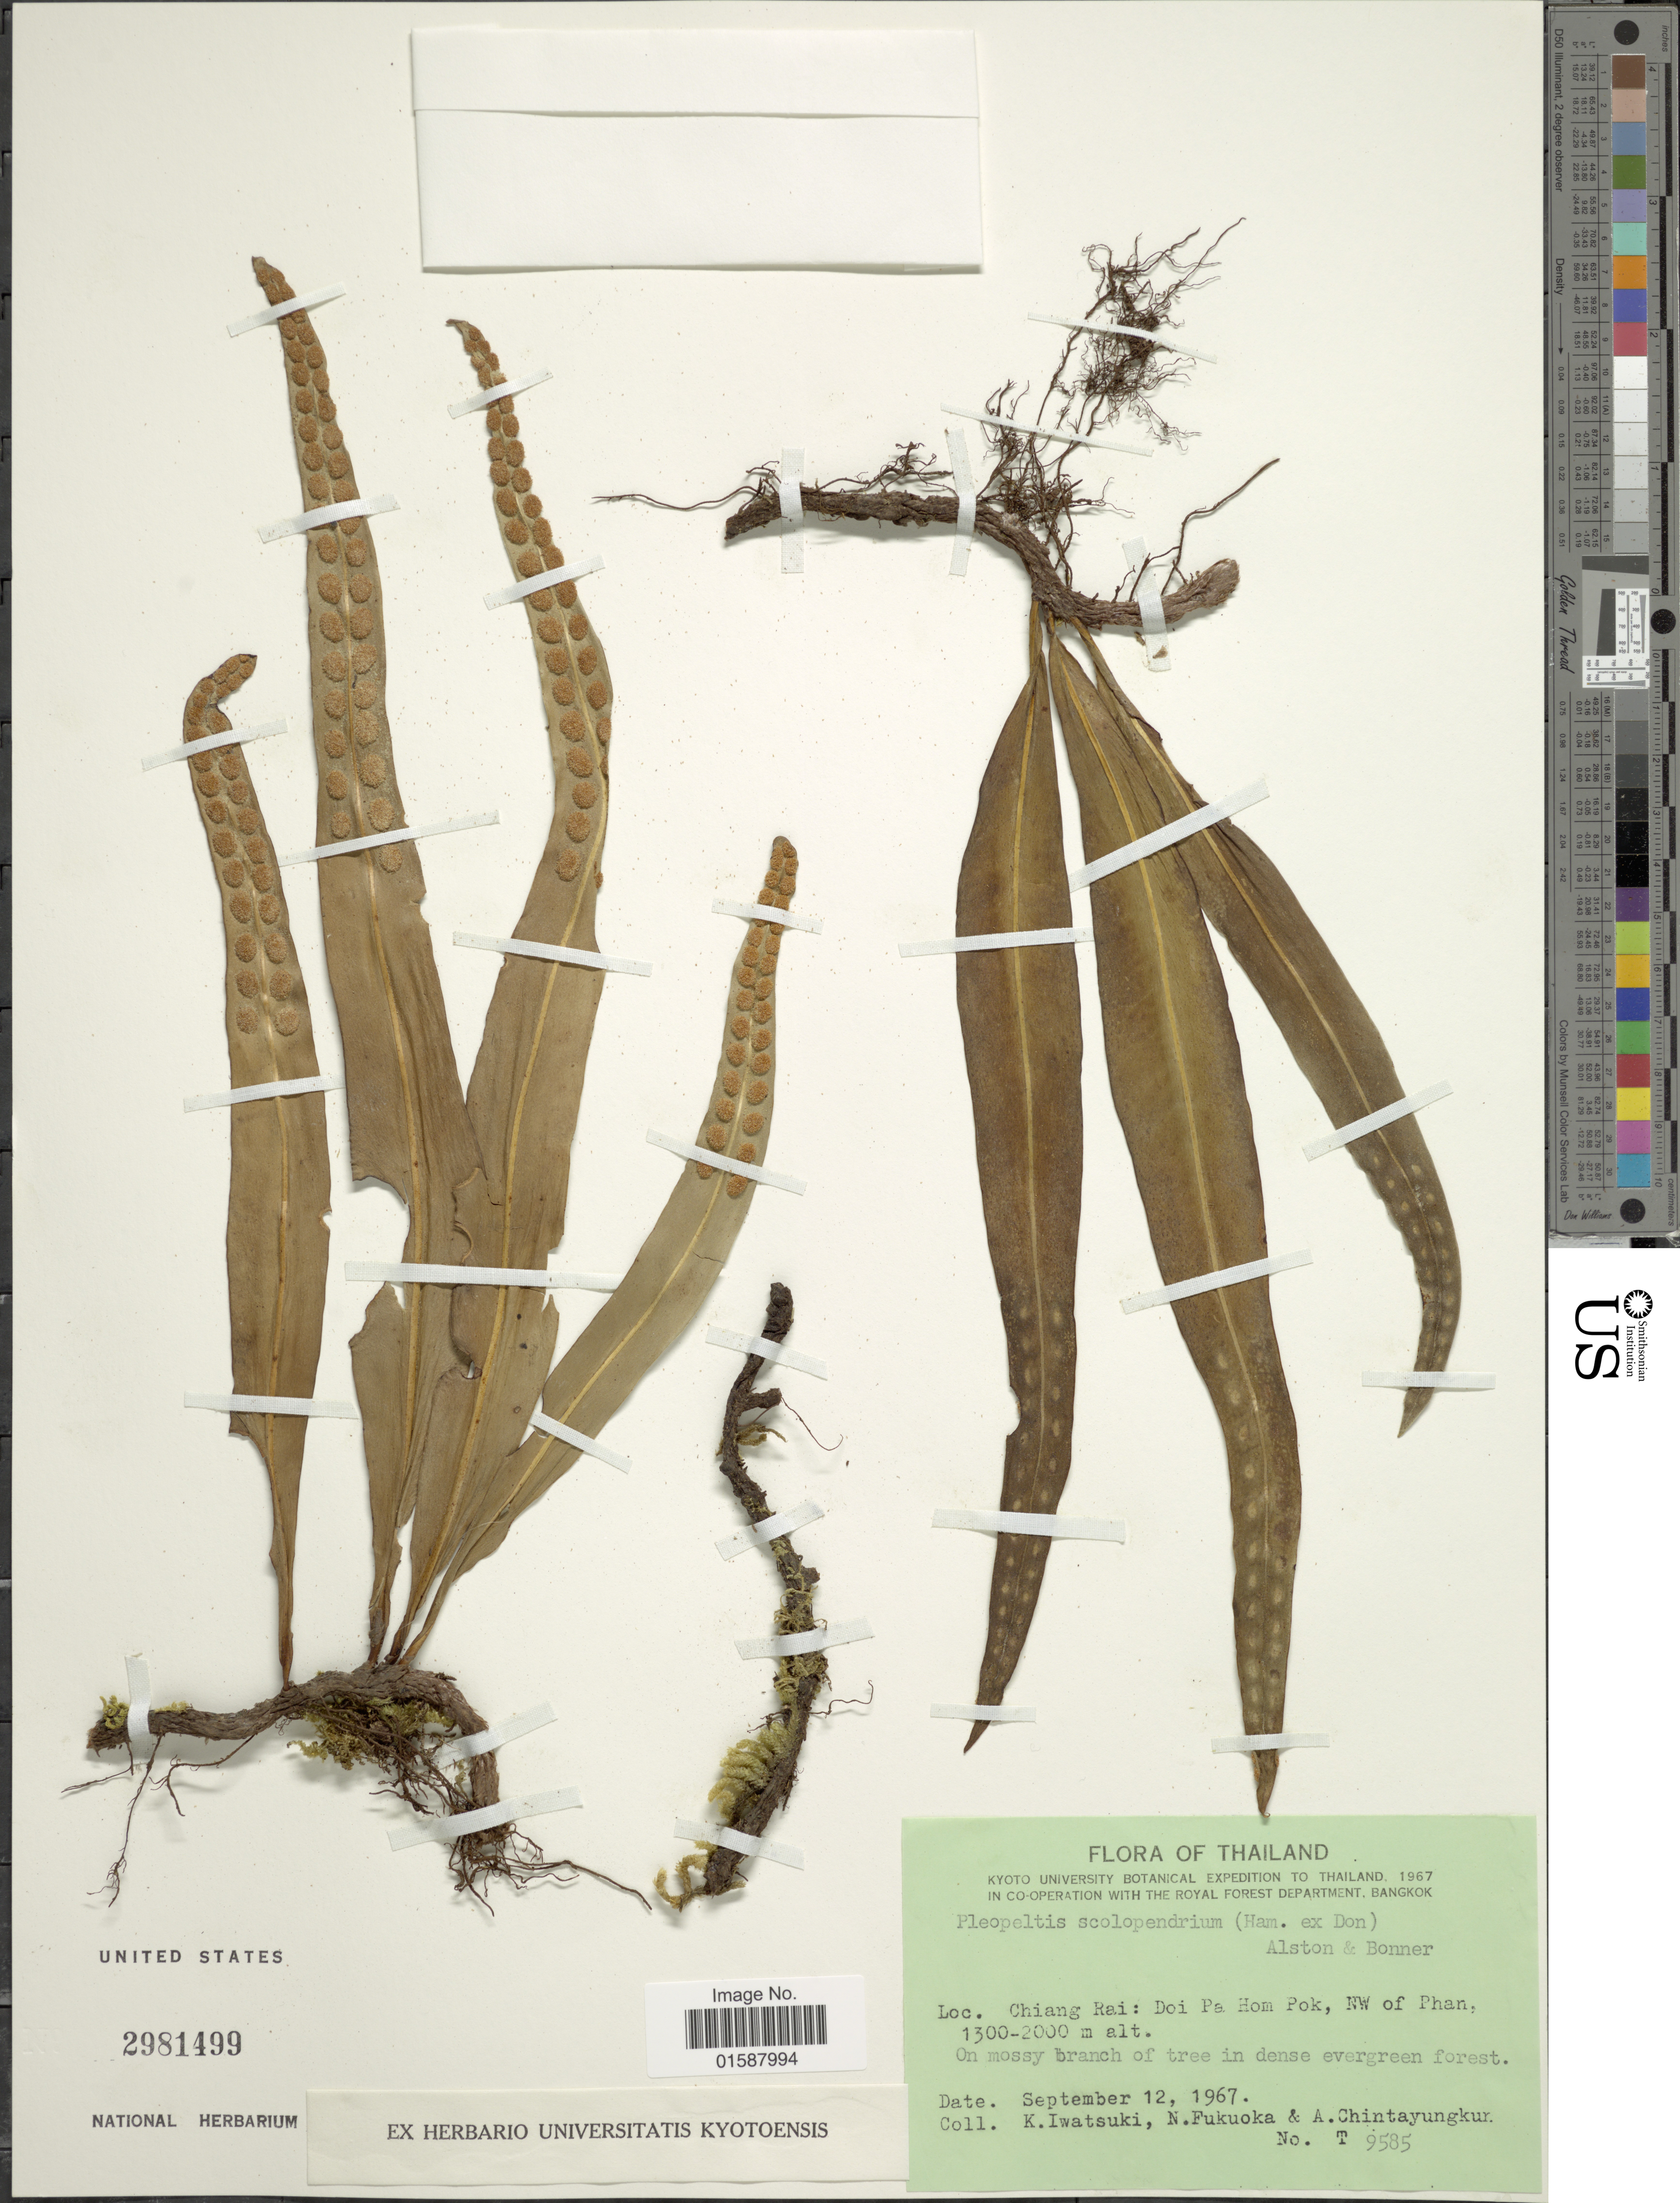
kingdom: Plantae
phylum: Tracheophyta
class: Polypodiopsida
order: Polypodiales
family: Polypodiaceae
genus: Lepisorus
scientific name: Lepisorus scolopendrium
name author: (Buch.-Ham. ex D. Don) Mehra & Bir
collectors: K. Iwatsuki, N. Fukuoka & A. Chintayungkun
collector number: T9585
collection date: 1967-09-12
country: Thailand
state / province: Chiang Rai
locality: Doi Pa Hom Pok, NW of Phan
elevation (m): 1300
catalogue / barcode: US 2981499